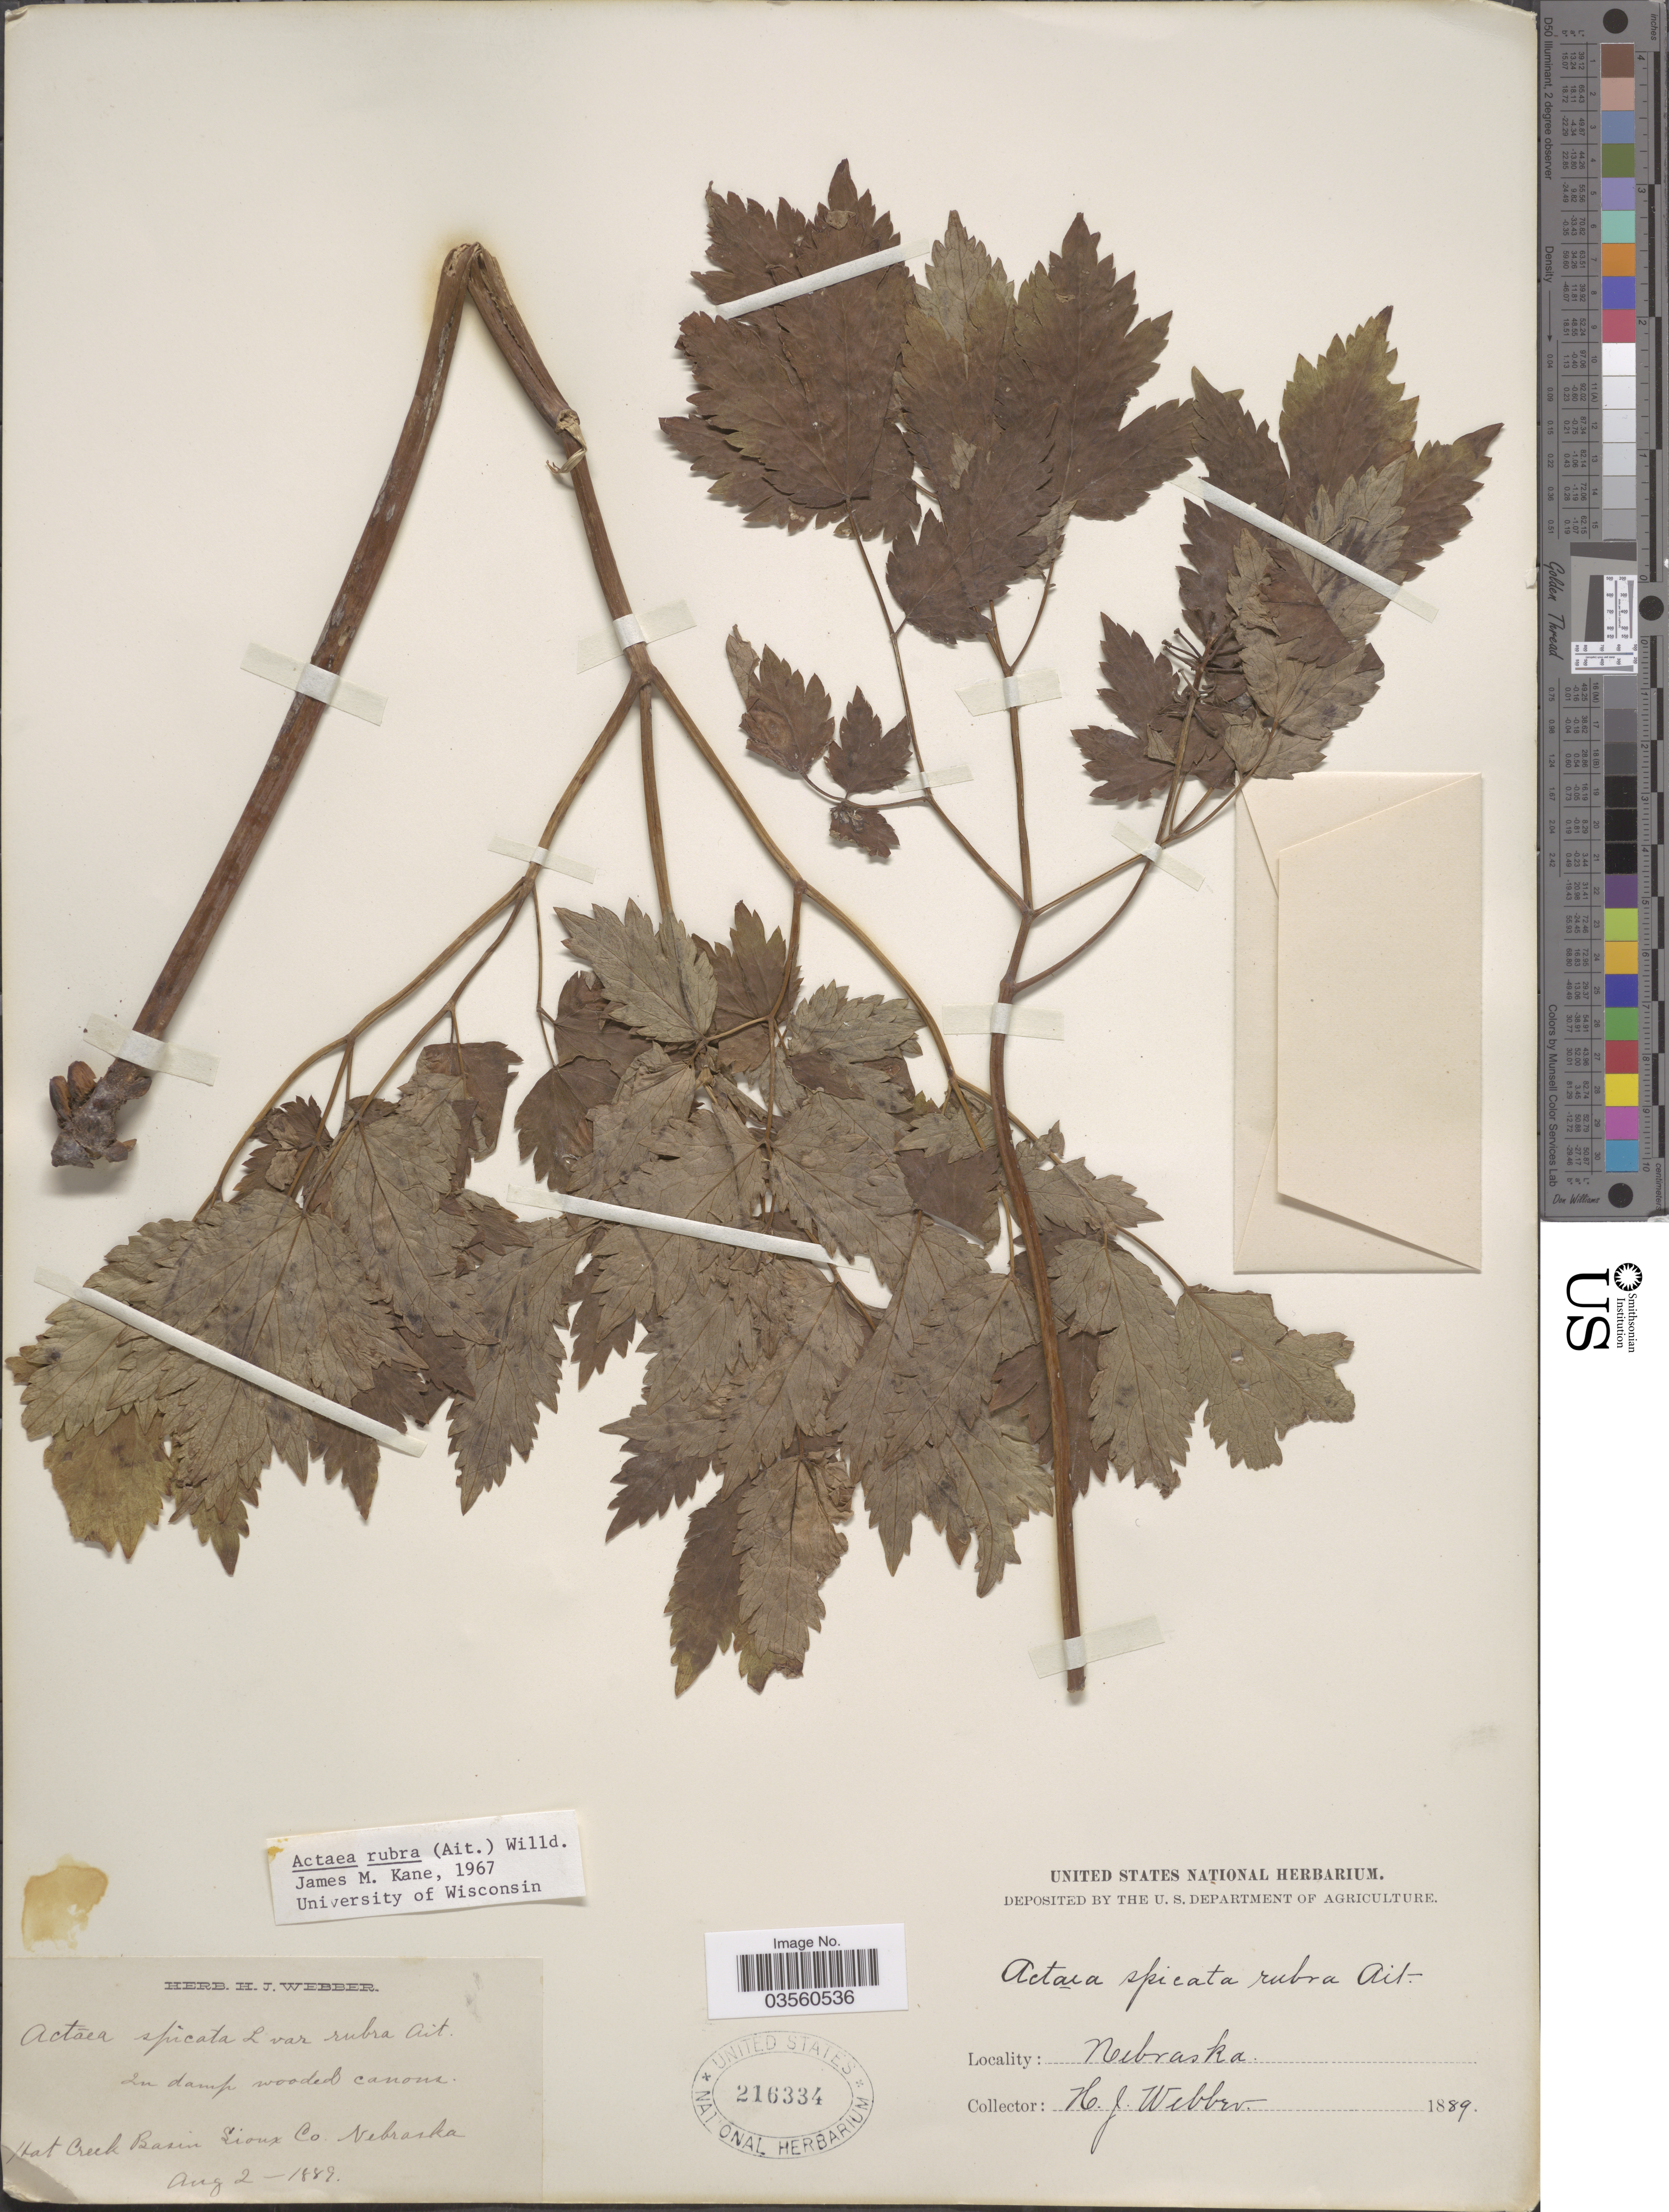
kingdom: Plantae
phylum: Tracheophyta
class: Magnoliopsida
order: Ranunculales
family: Ranunculaceae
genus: Actaea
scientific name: Actaea rubra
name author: (Aiton) Willd.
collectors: H. Webber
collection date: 1889-08-02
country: United States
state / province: Nebraska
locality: Hot Creek basin Sioux Co.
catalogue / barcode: US 216334